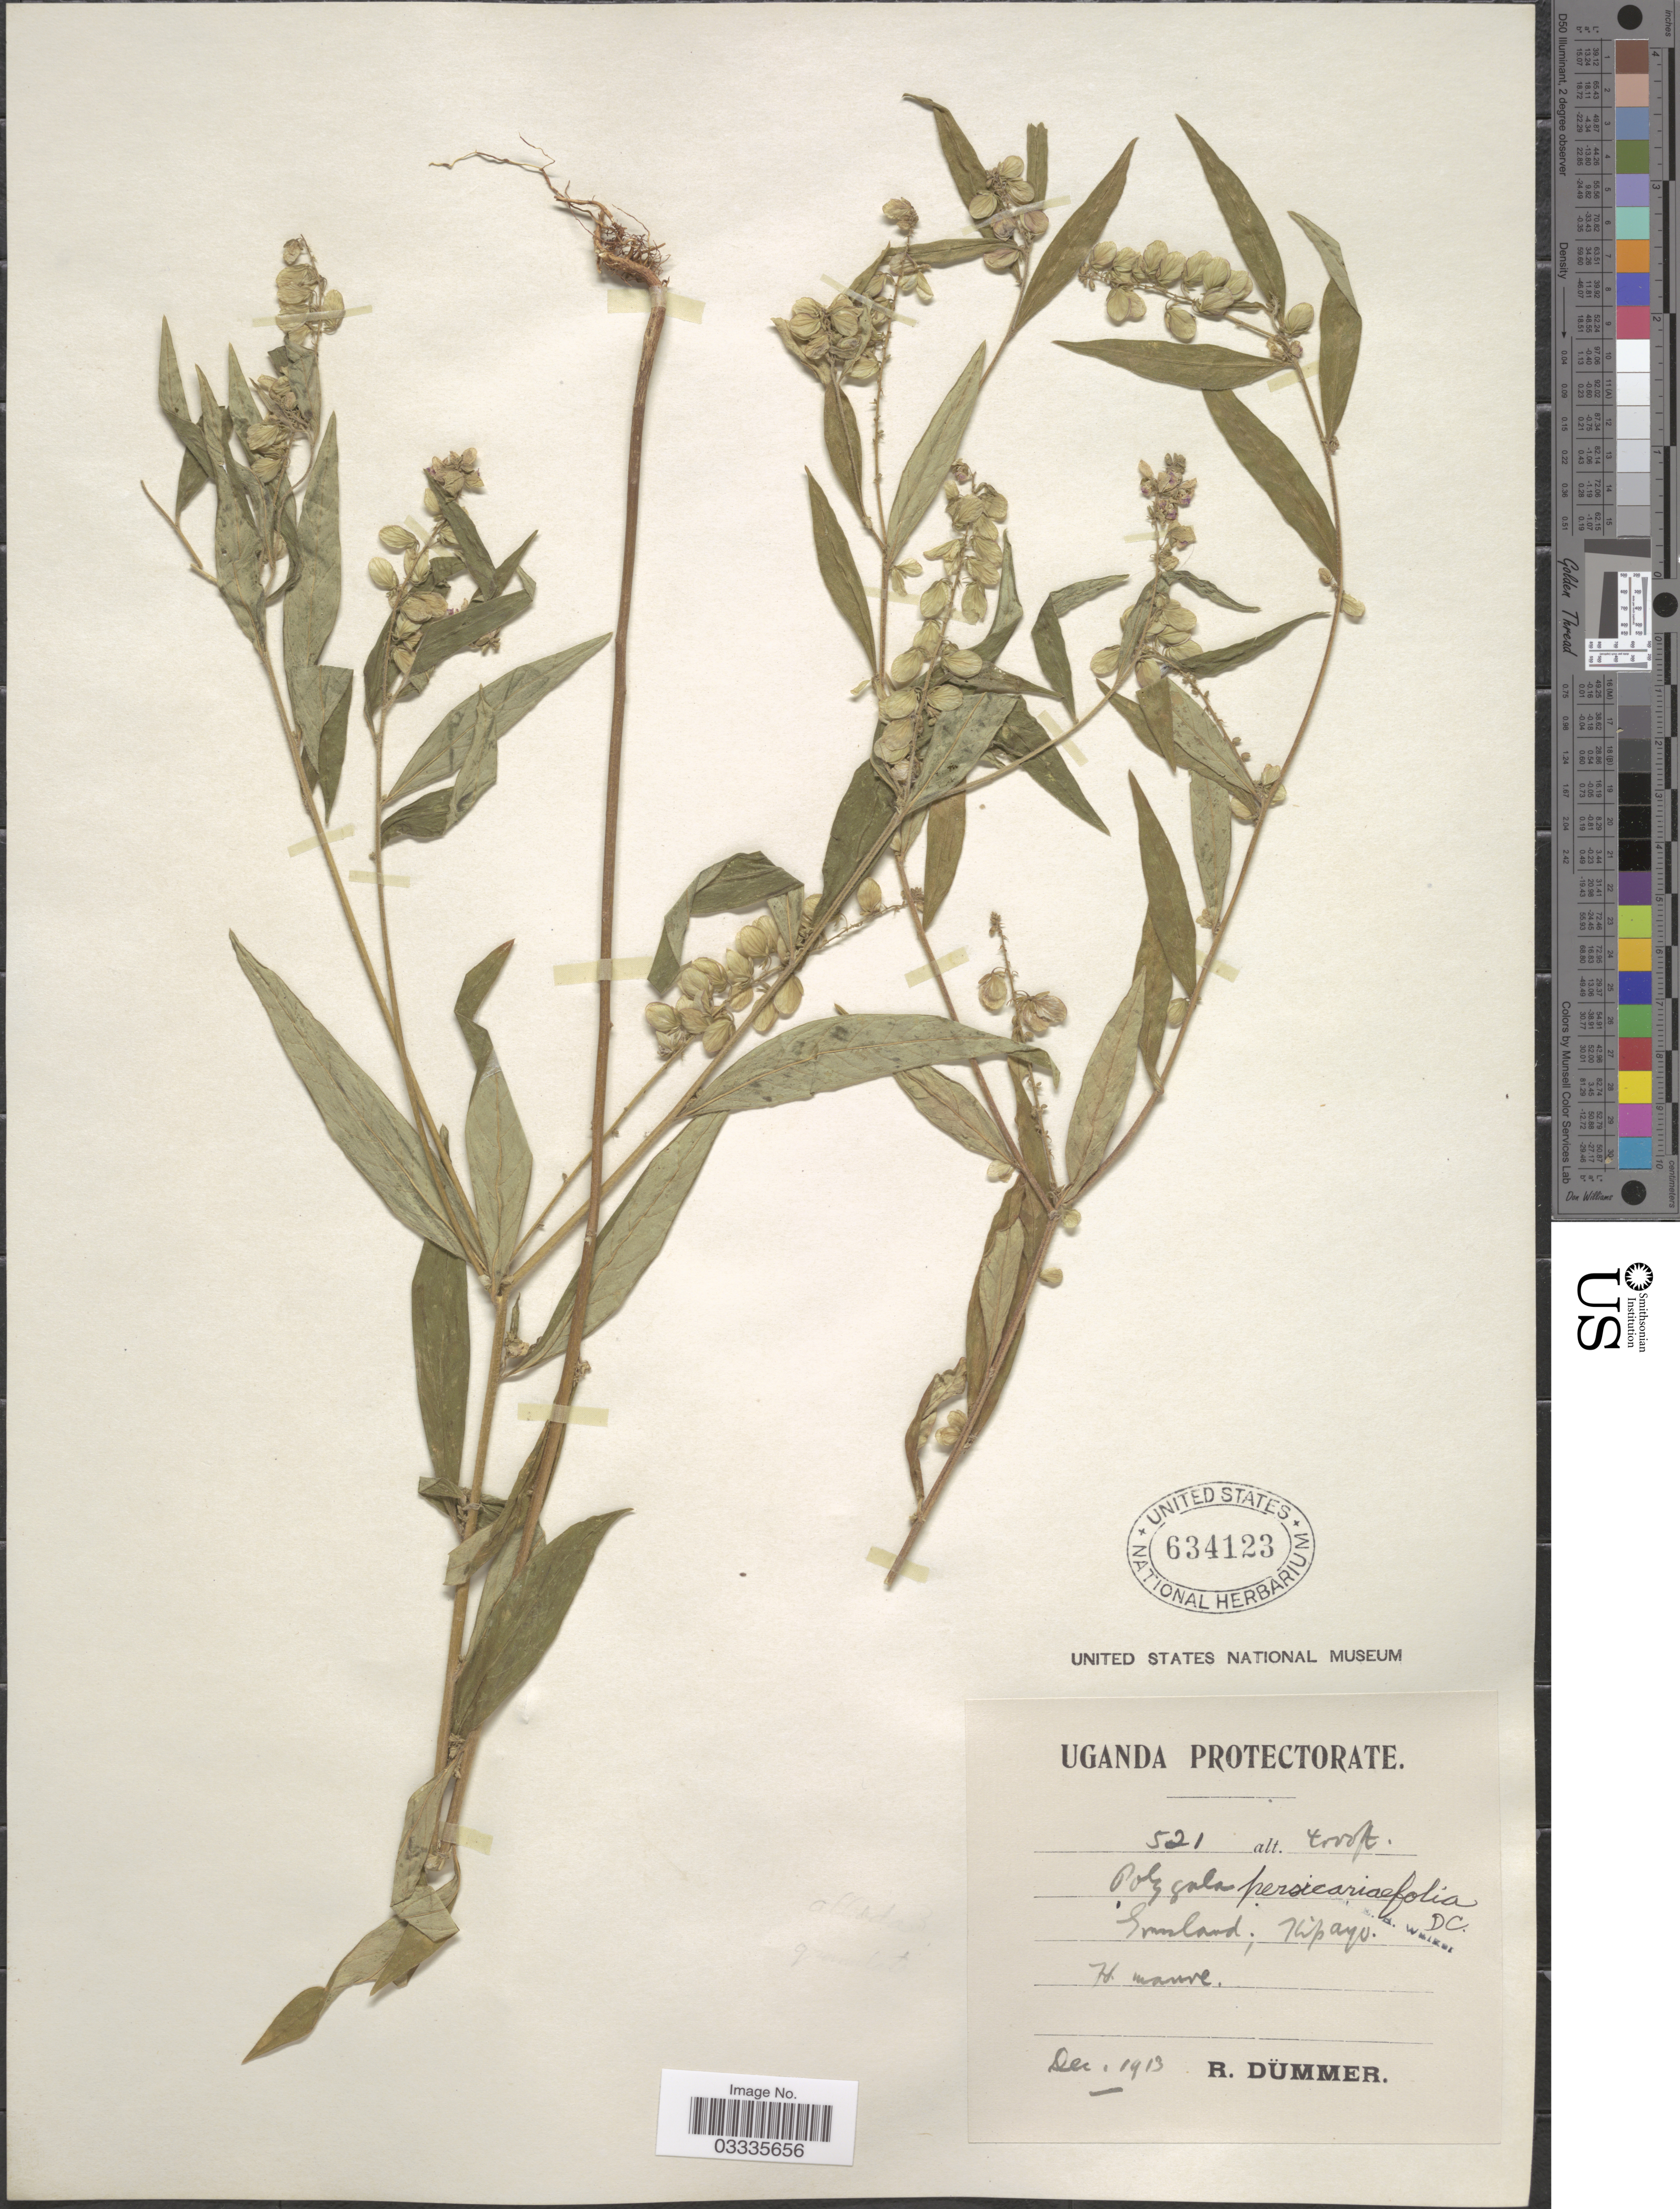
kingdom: Plantae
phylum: Tracheophyta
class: Magnoliopsida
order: Fabales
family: Polygalaceae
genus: Polygala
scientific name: Polygala persicariifolia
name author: DC.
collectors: R. A. Dümmer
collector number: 521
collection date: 1913-12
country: Uganda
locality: Kipayo.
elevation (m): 1219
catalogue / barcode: US 634123